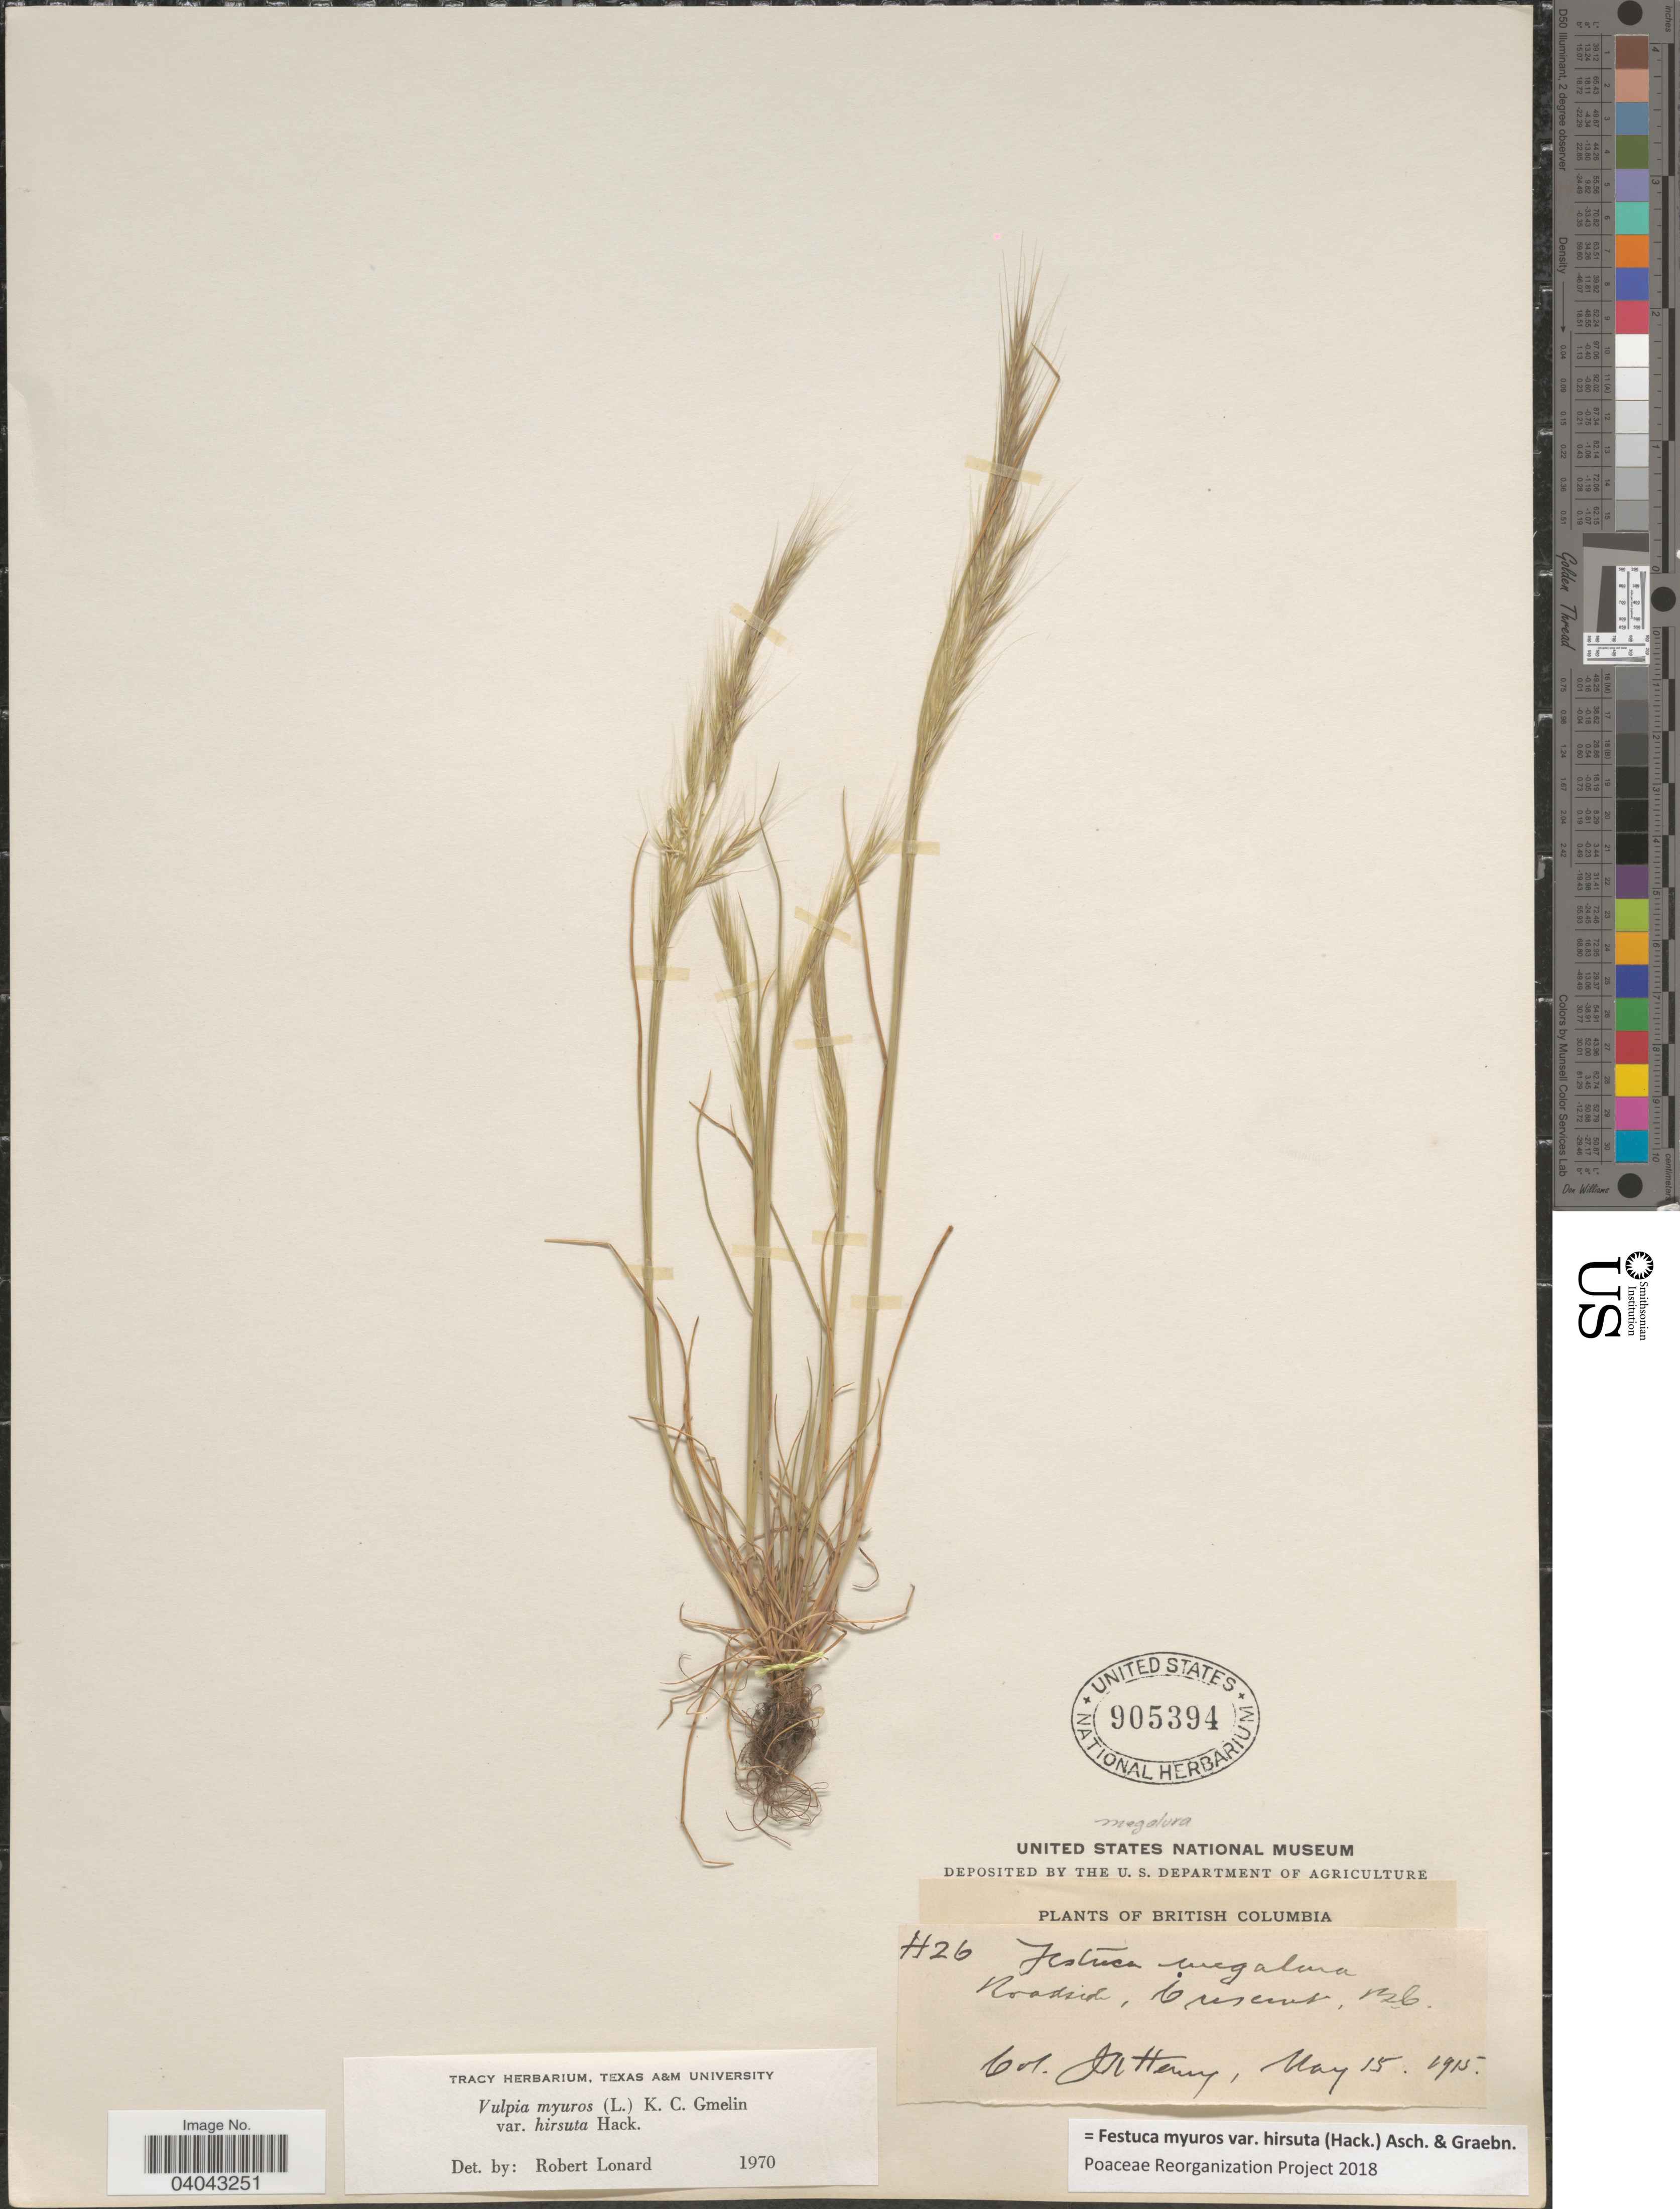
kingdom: Plantae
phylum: Tracheophyta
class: Liliopsida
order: Poales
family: Poaceae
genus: Festuca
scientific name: Festuca myuros var. hirsuta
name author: (Hack.) Asch. & Graebn.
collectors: J. K. Henry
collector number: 26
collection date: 1915-05-15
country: Canada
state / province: British Columbia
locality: Roadside, Crescent.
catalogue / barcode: US 905394